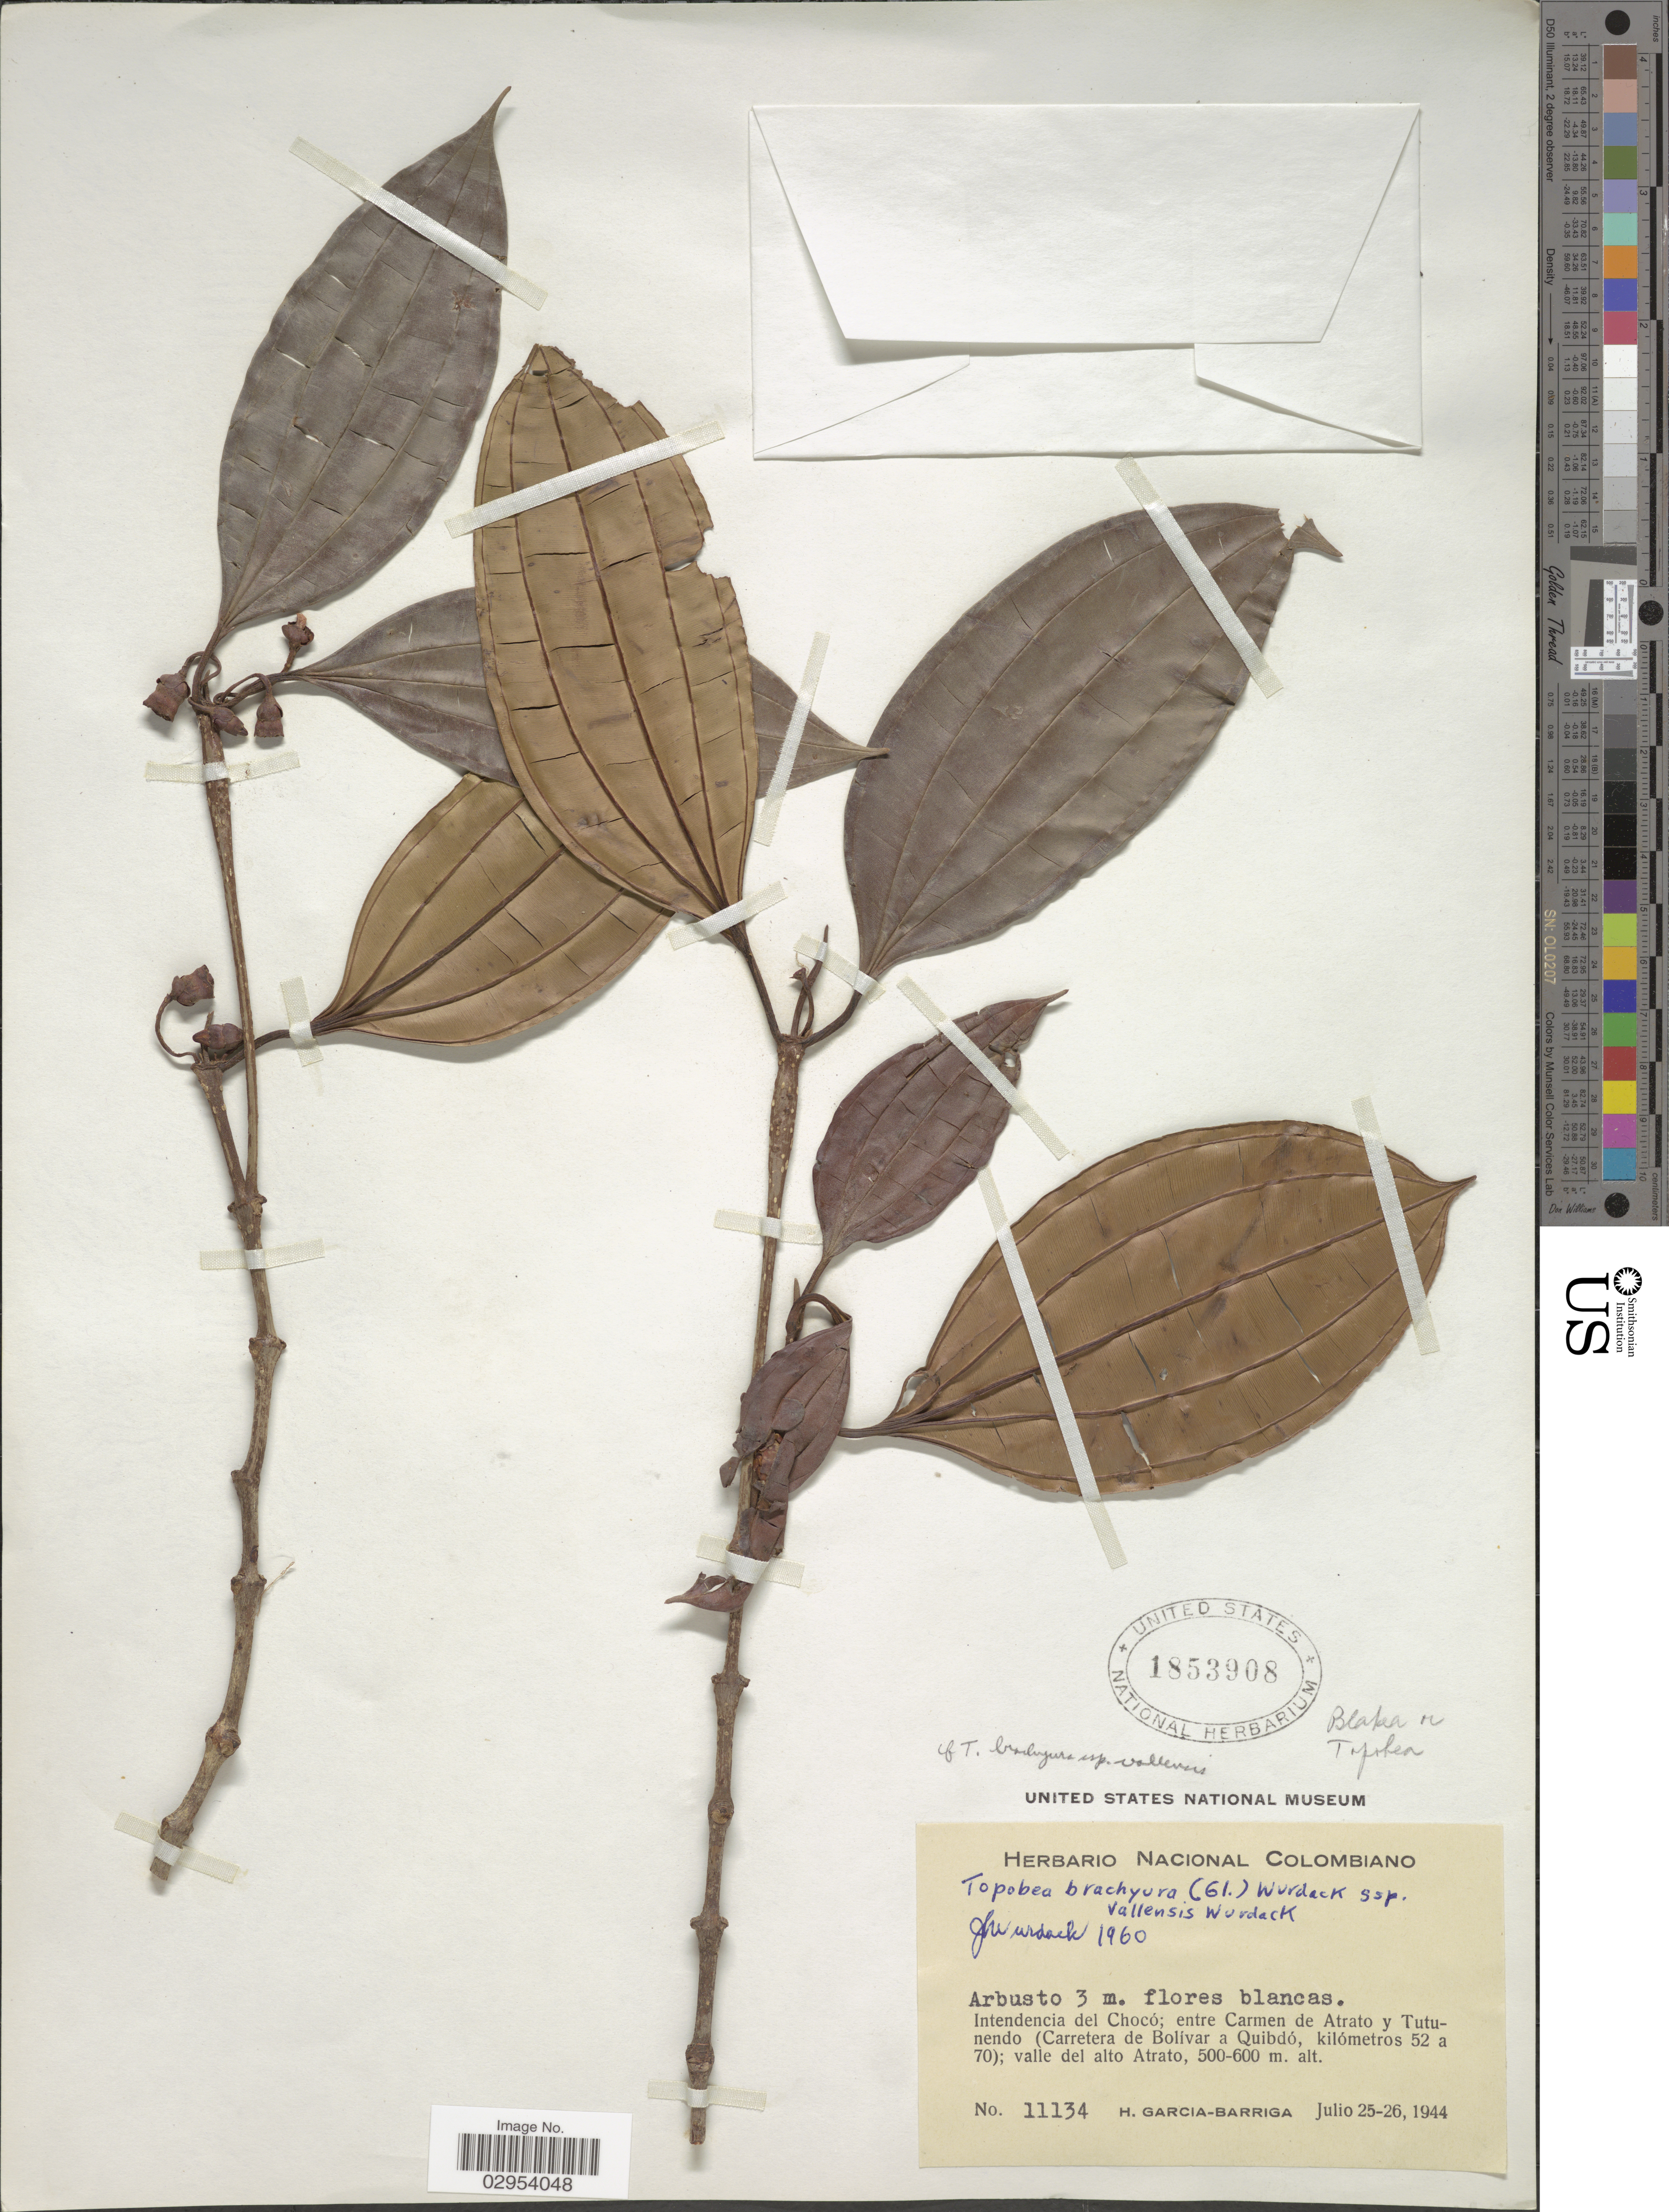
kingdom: Plantae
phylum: Tracheophyta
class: Magnoliopsida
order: Myrtales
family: Melastomataceae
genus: Topobea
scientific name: Topobea brachyura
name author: (Gleason) Wurdack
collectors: H. García Barriga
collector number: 11134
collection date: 1944-07-25/1944-07-26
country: Colombia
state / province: Chocó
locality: Intendencia del Chocó; entre Carmen de Atrato y Tutunendo (Carretera de Bolívar a Quibdó, kilómetros 52 a 70); valle del alto Atrato.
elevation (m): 500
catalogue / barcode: US 1853908